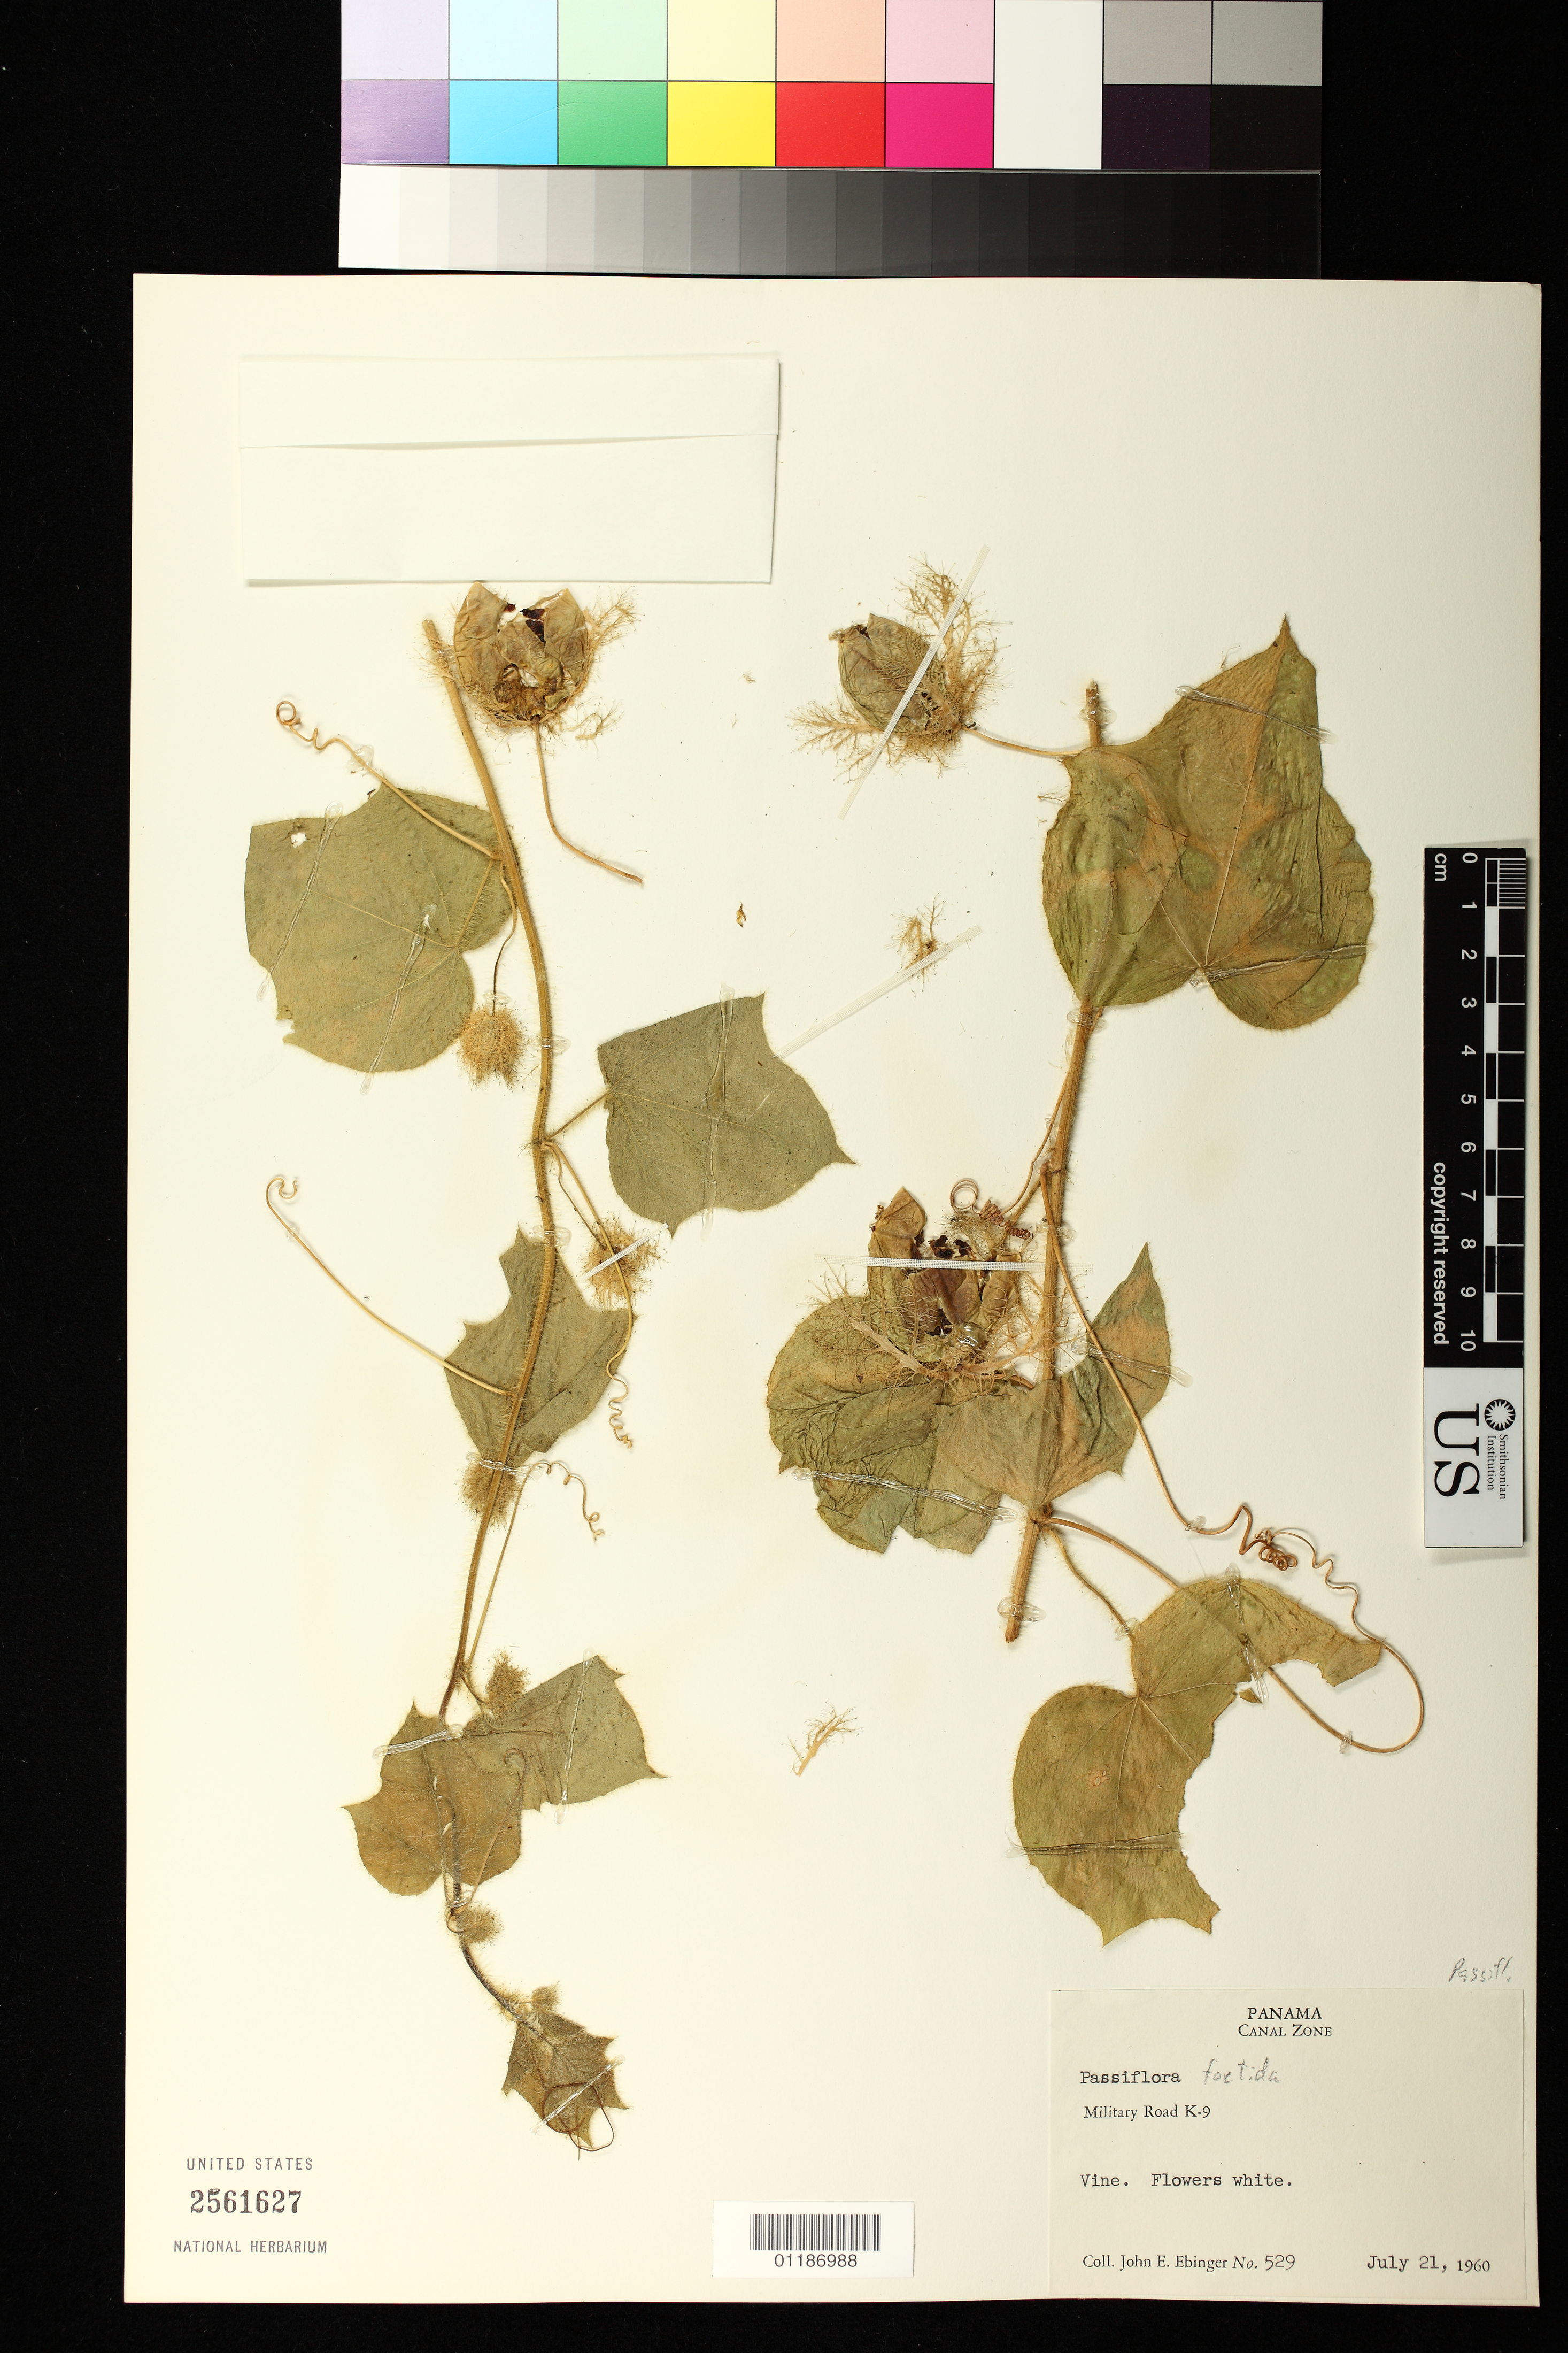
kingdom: Plantae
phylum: Tracheophyta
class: Magnoliopsida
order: Malpighiales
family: Passifloraceae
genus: Passiflora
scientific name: Passiflora foetida var. isthmia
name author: Killip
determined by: Svoboda, Harlan T., (NA), US Department of Agriculture (UNITED STATES)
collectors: J. Ebinger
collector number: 529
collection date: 1960-07-21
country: Panama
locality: Military Road K-9, Canal Zone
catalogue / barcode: US 2561627